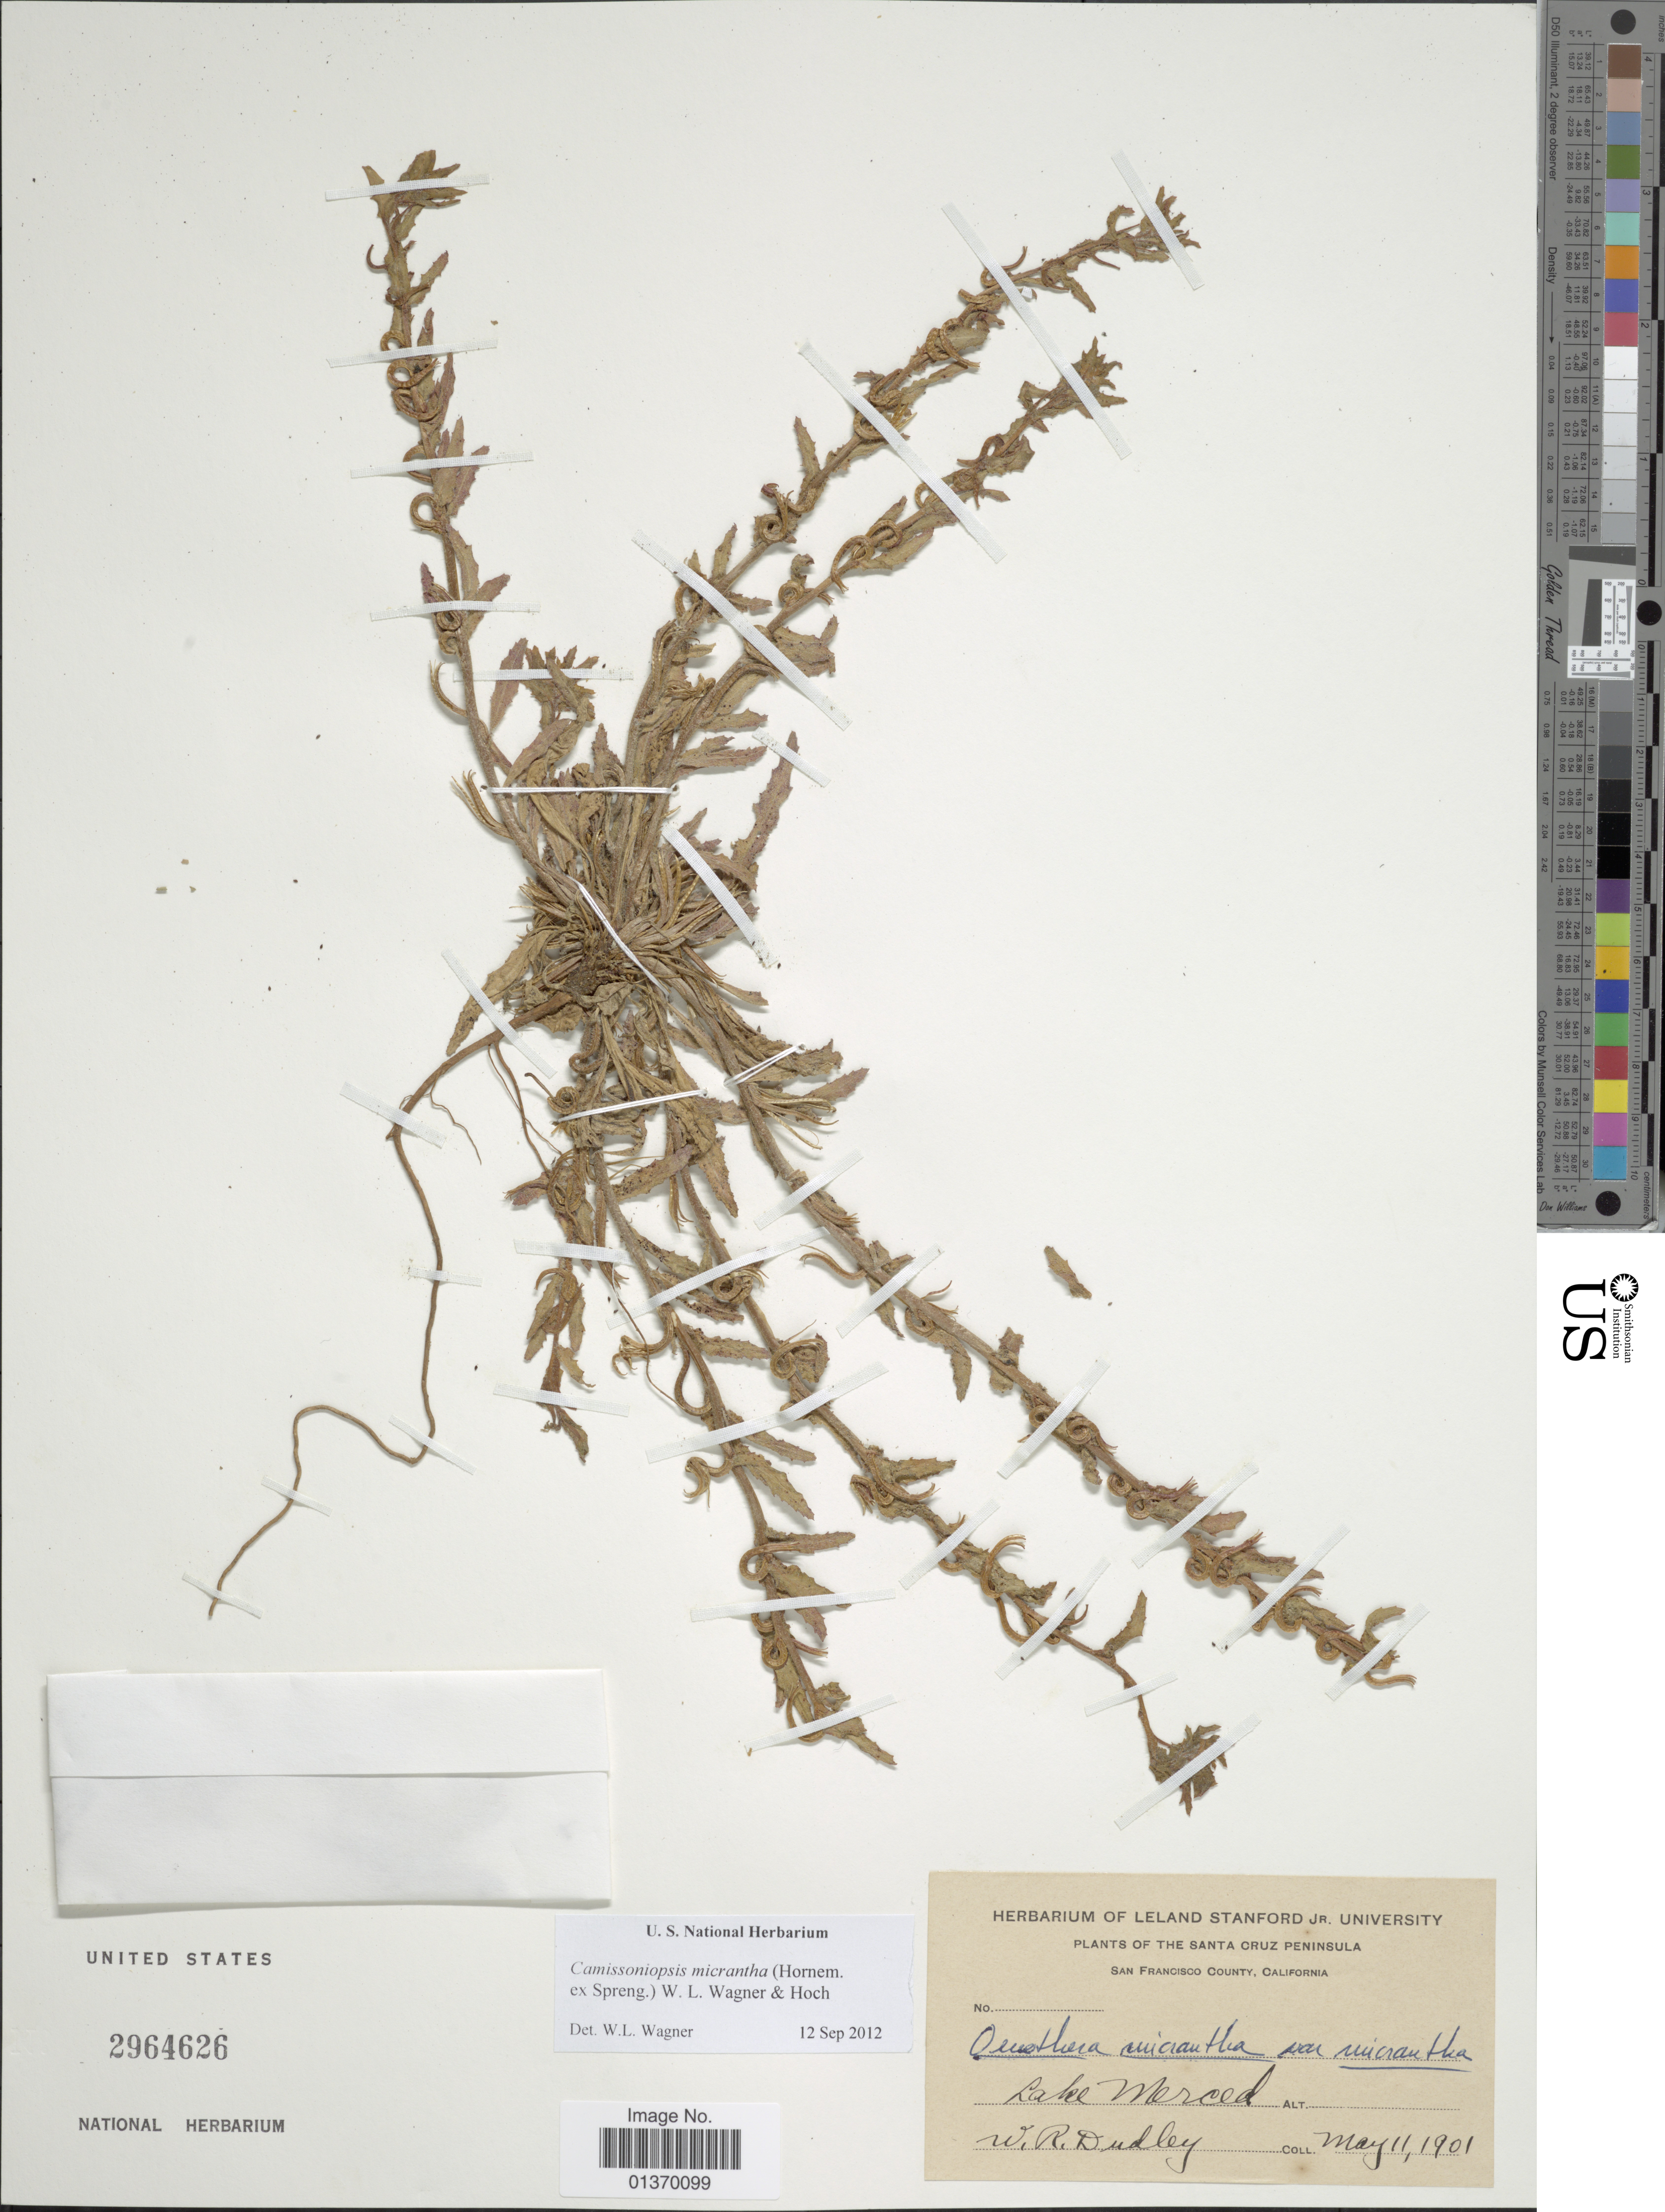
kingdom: Plantae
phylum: Tracheophyta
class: Magnoliopsida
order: Myrtales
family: Onagraceae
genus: Camissoniopsis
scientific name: Camissoniopsis micrantha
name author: (Hornem. ex Spreng.) W.L. Wagner & Hoch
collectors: W. Dudley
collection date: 1901-05-11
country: United States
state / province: California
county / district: San Francisco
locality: Santa Cruz Peninsula, San Francisco County, Lake Merced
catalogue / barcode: US 2964626